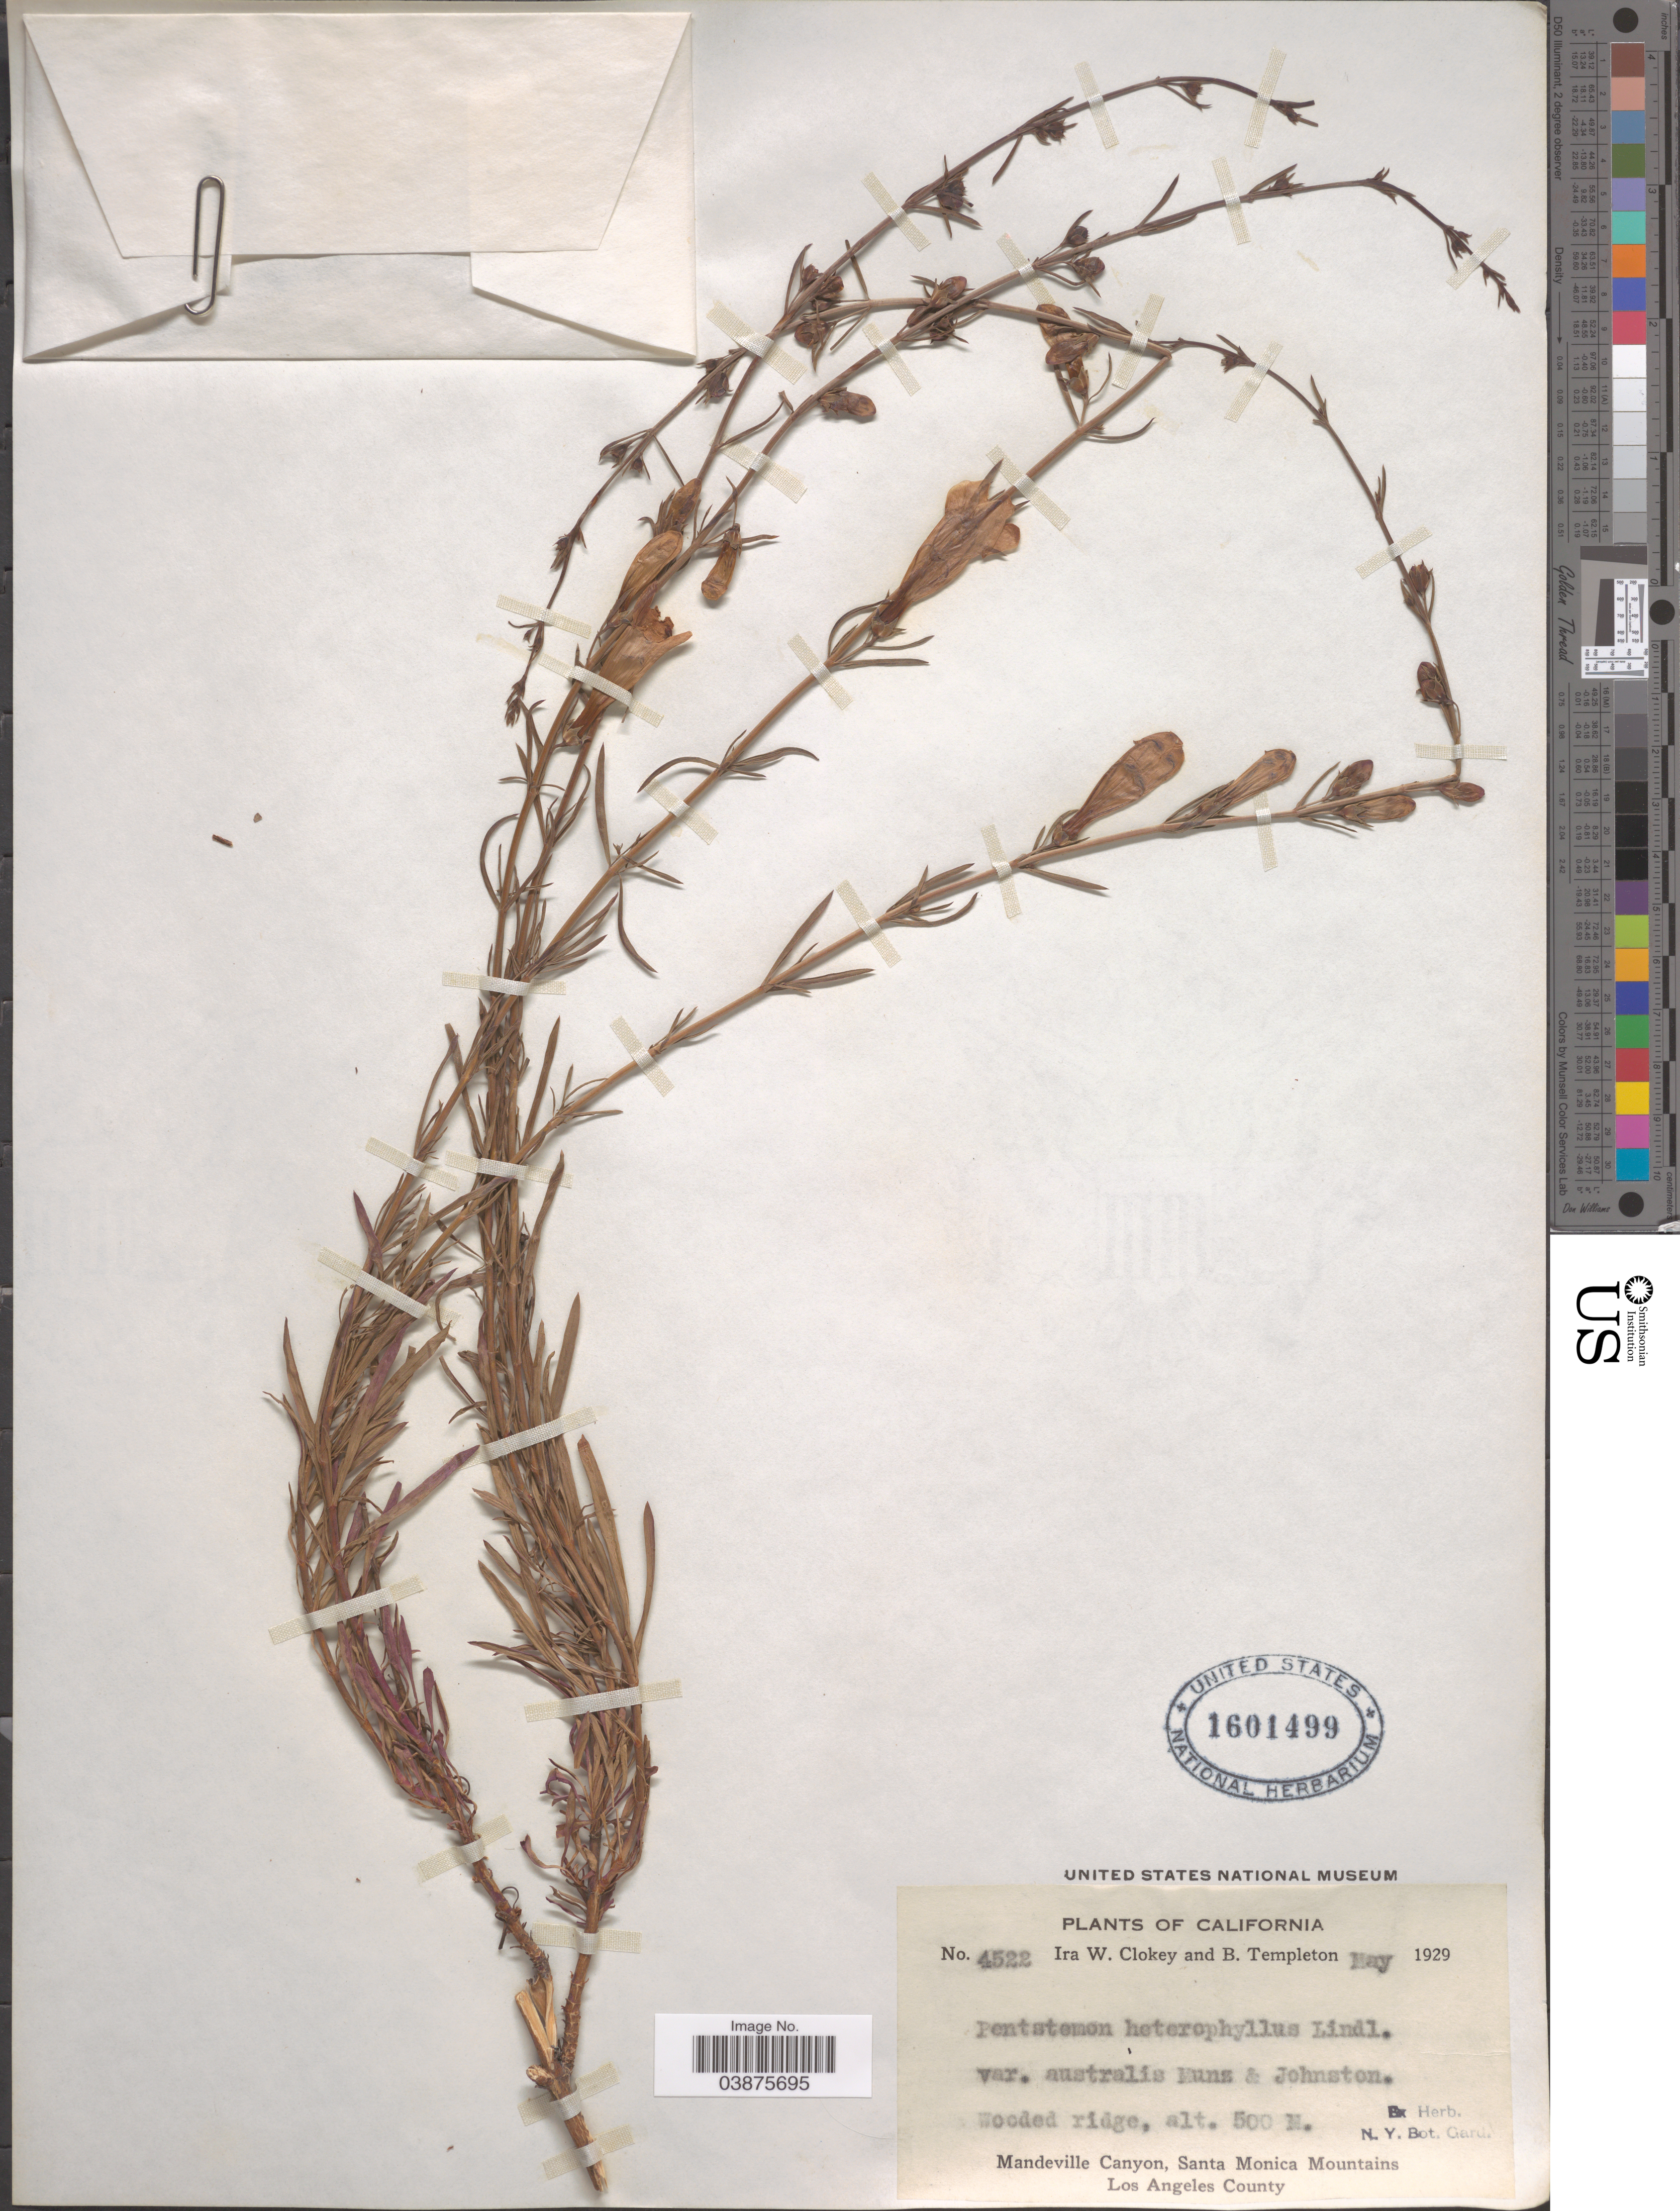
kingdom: Plantae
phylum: Tracheophyta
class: Magnoliopsida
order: Lamiales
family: Plantaginaceae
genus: Penstemon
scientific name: Penstemon heterophyllus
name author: Lindl.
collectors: I. W. Clokey & B. Templeton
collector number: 4522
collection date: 1929-05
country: United States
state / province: California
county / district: Los Angeles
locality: Mandeville Canyon, Santa Monica Mountains. Los Angeles County.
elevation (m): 500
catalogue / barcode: US 1601499